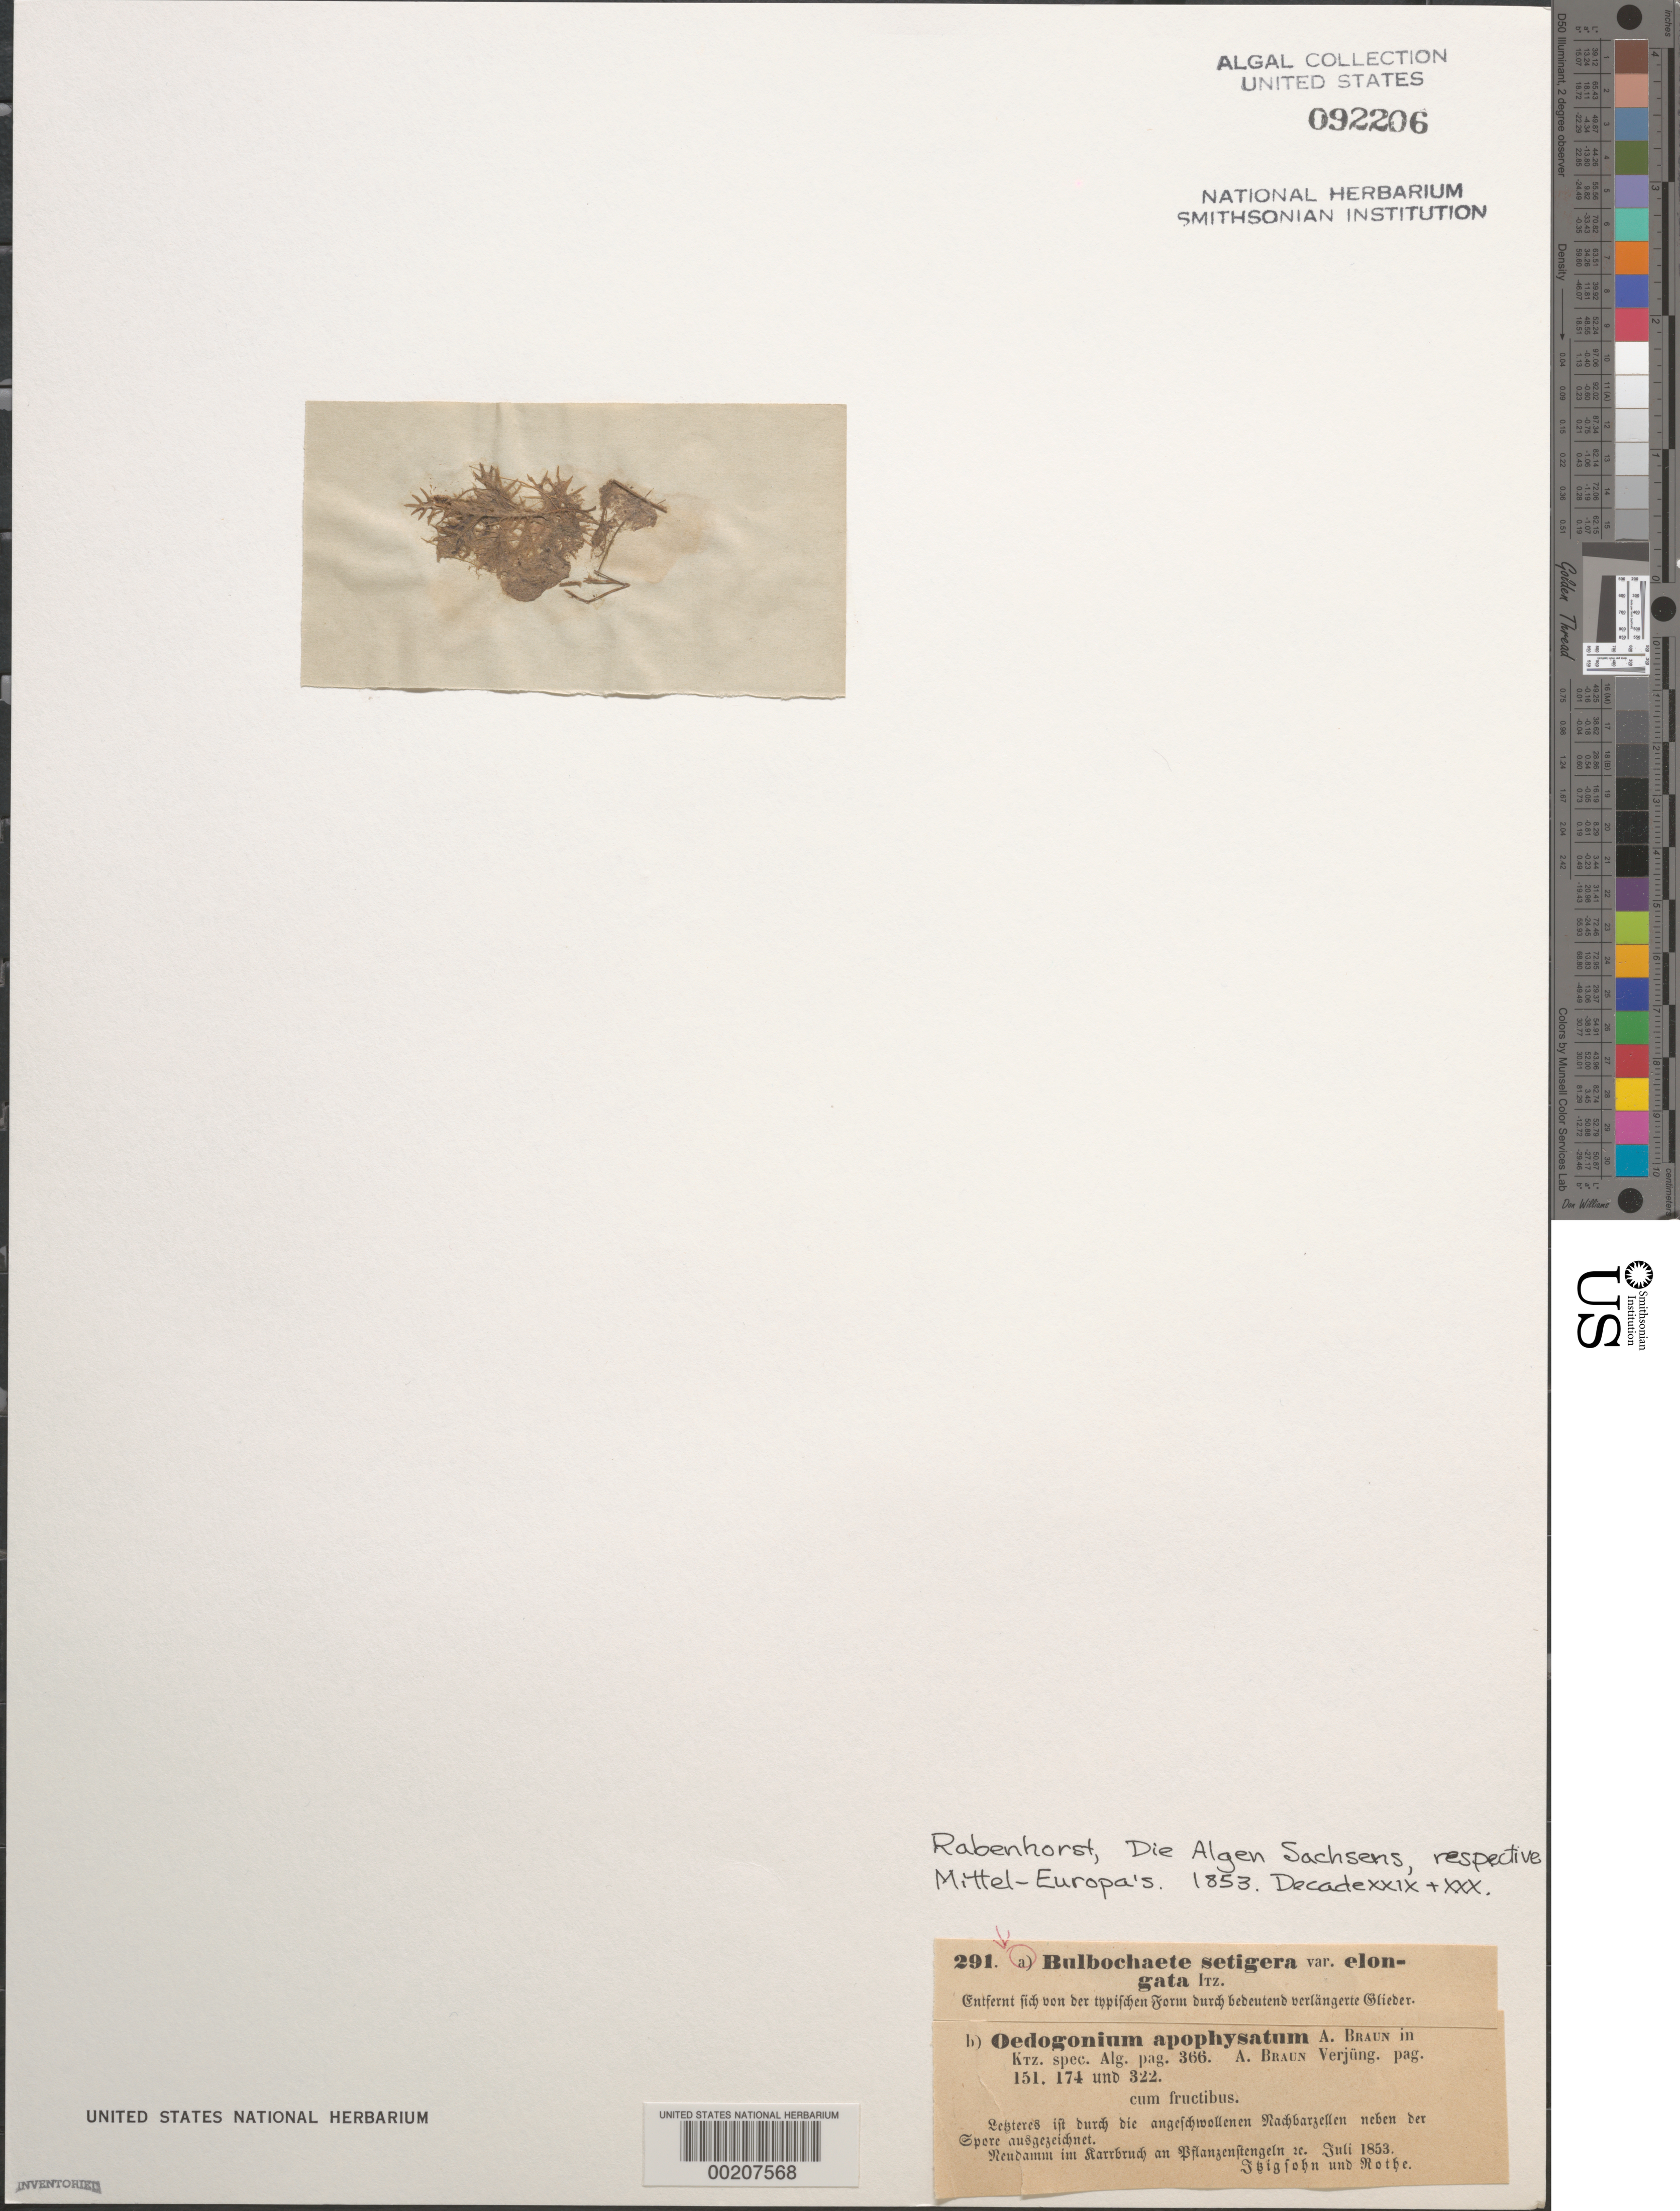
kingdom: Plantae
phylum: Chlorophyta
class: Chlorophyceae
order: Oedogoniales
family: Oedogoniaceae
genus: Bulbochaete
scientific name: Bulbochaete setigera var. elongata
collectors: H. Itzigsohn & Rothe, --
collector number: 291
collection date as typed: Jul 1853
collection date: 1853-07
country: Germany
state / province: Sachsen-Anhalt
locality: Neudamm, karrbruch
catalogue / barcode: US 92206